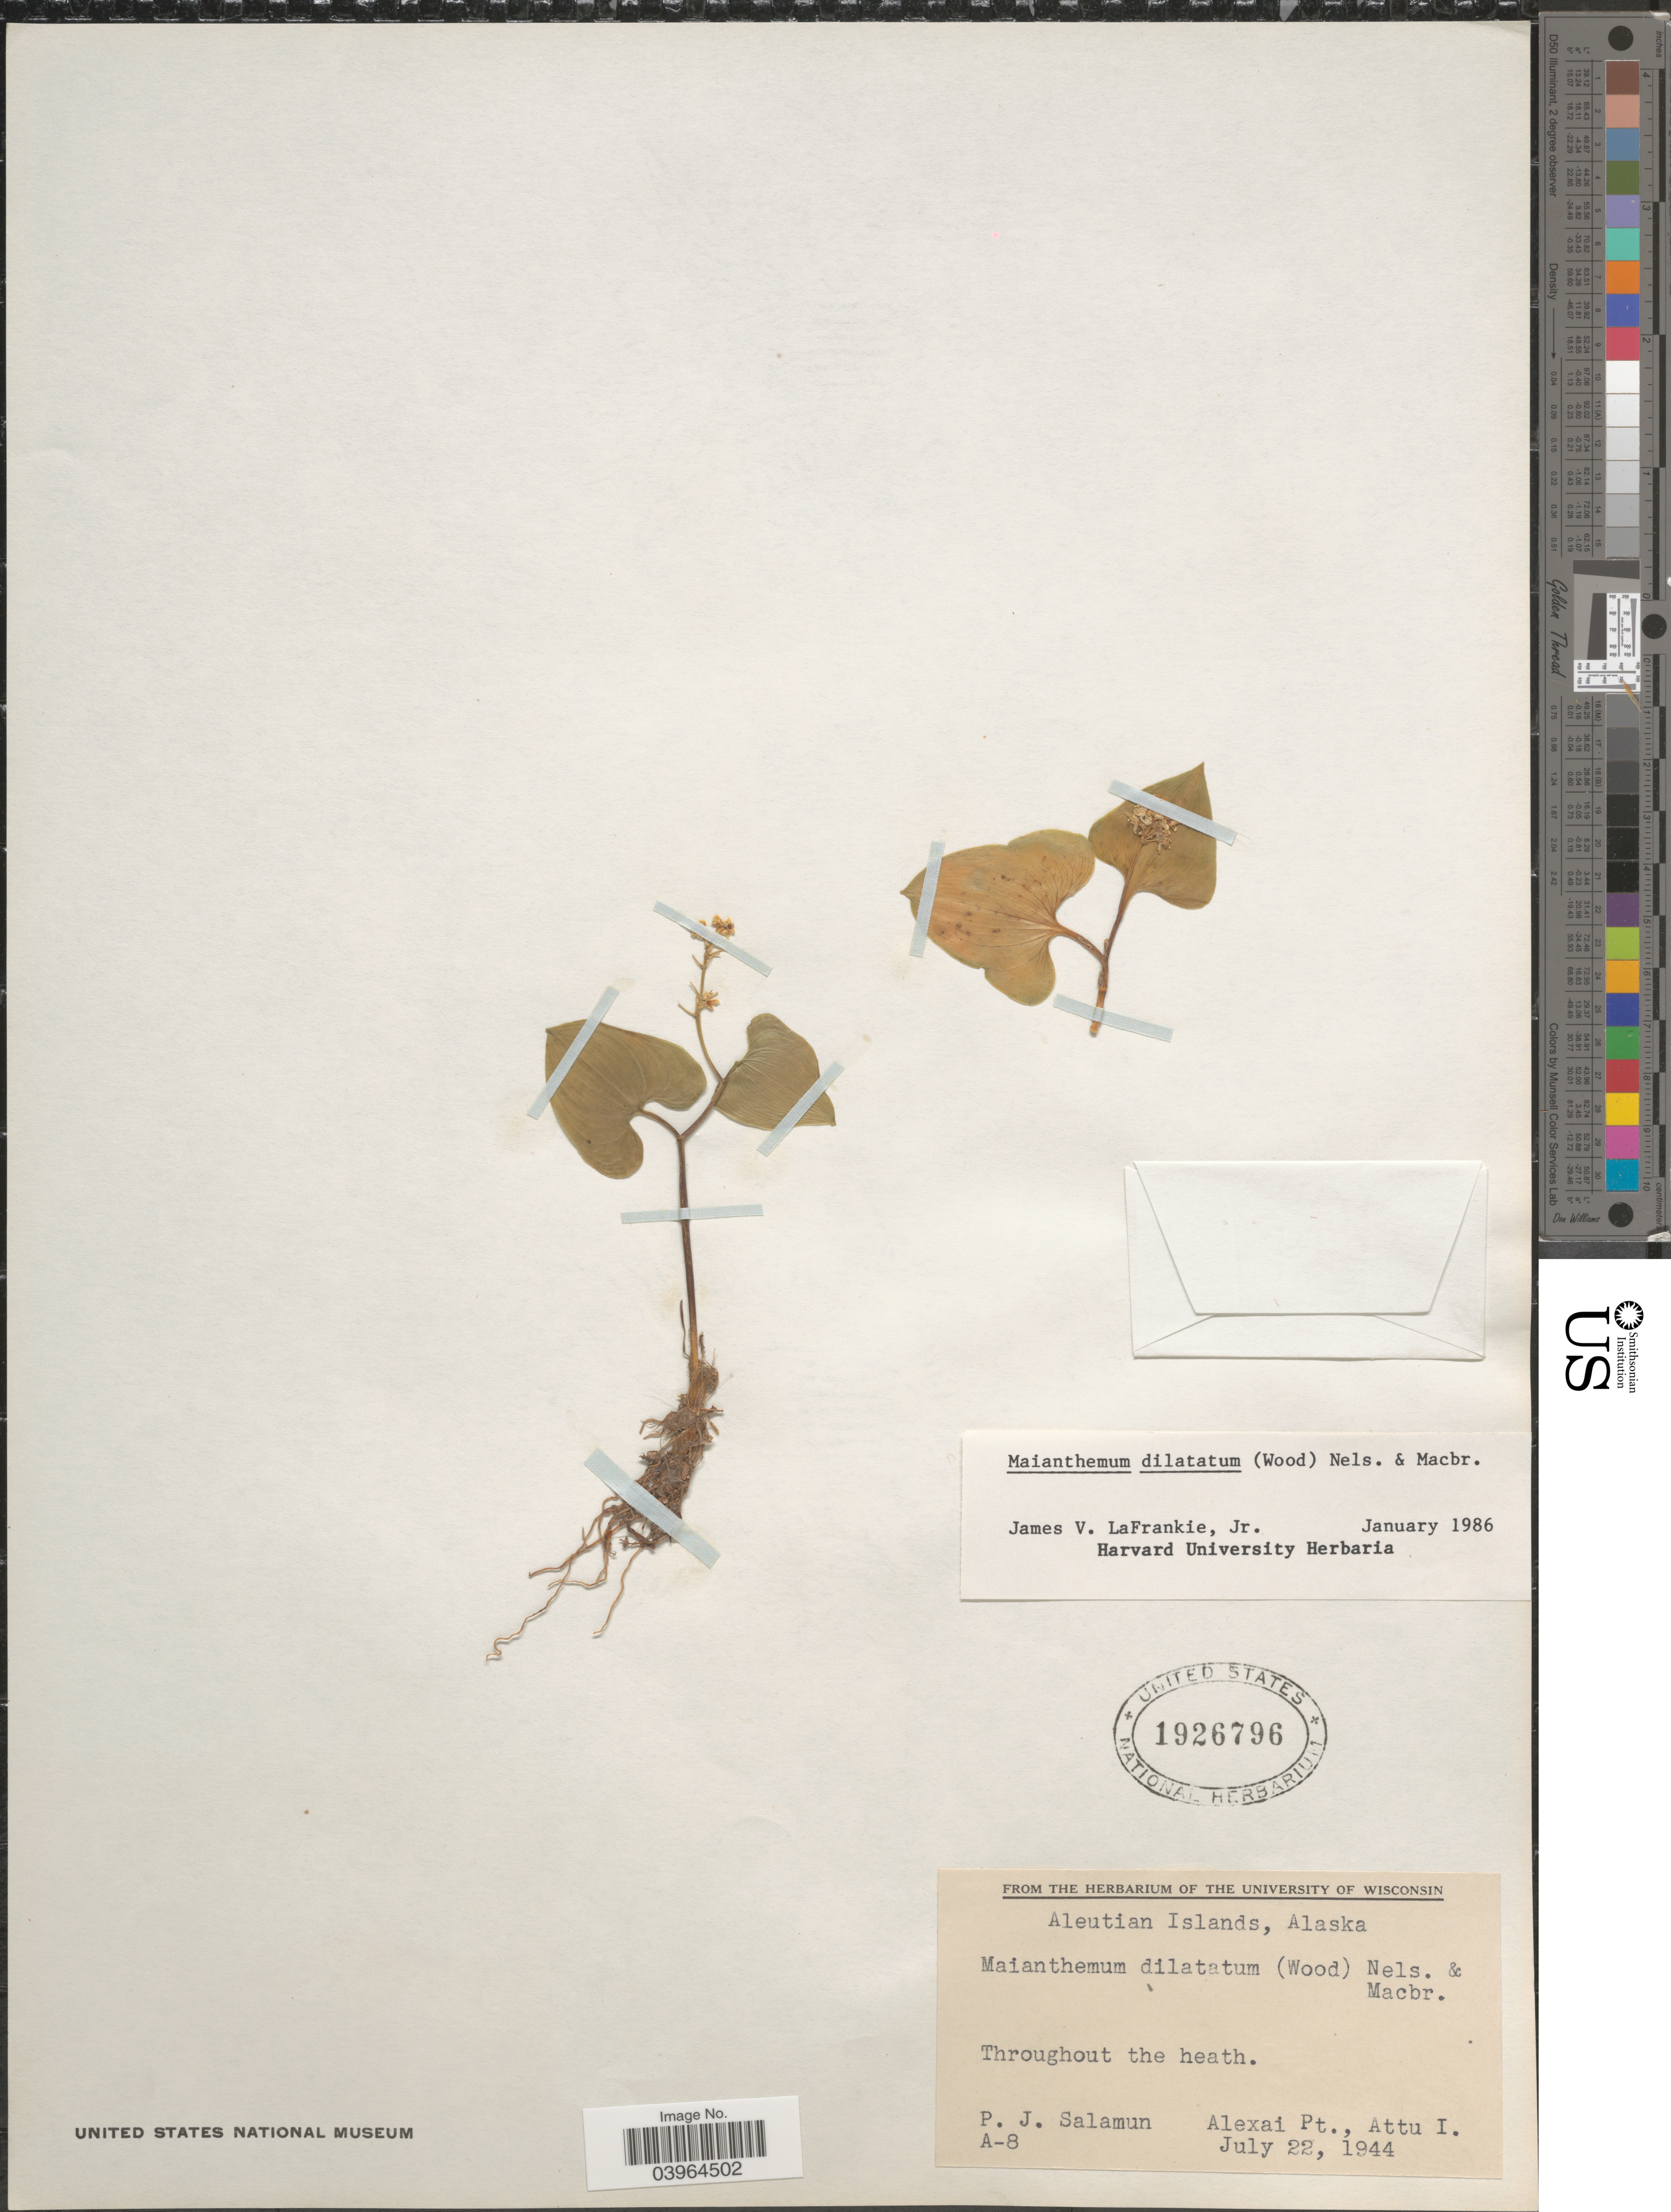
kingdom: Plantae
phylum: Tracheophyta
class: Liliopsida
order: Asparagales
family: Asparagaceae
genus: Maianthemum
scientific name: Maianthemum dilatatum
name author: (Alph. Wood) A. Nelson & J.F. Macbr.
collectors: P. Salamun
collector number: A-8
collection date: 1944-07-22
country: United States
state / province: Alaska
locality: Aleutian Islands. Alexai Pt., Attu I.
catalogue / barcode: US 1926796